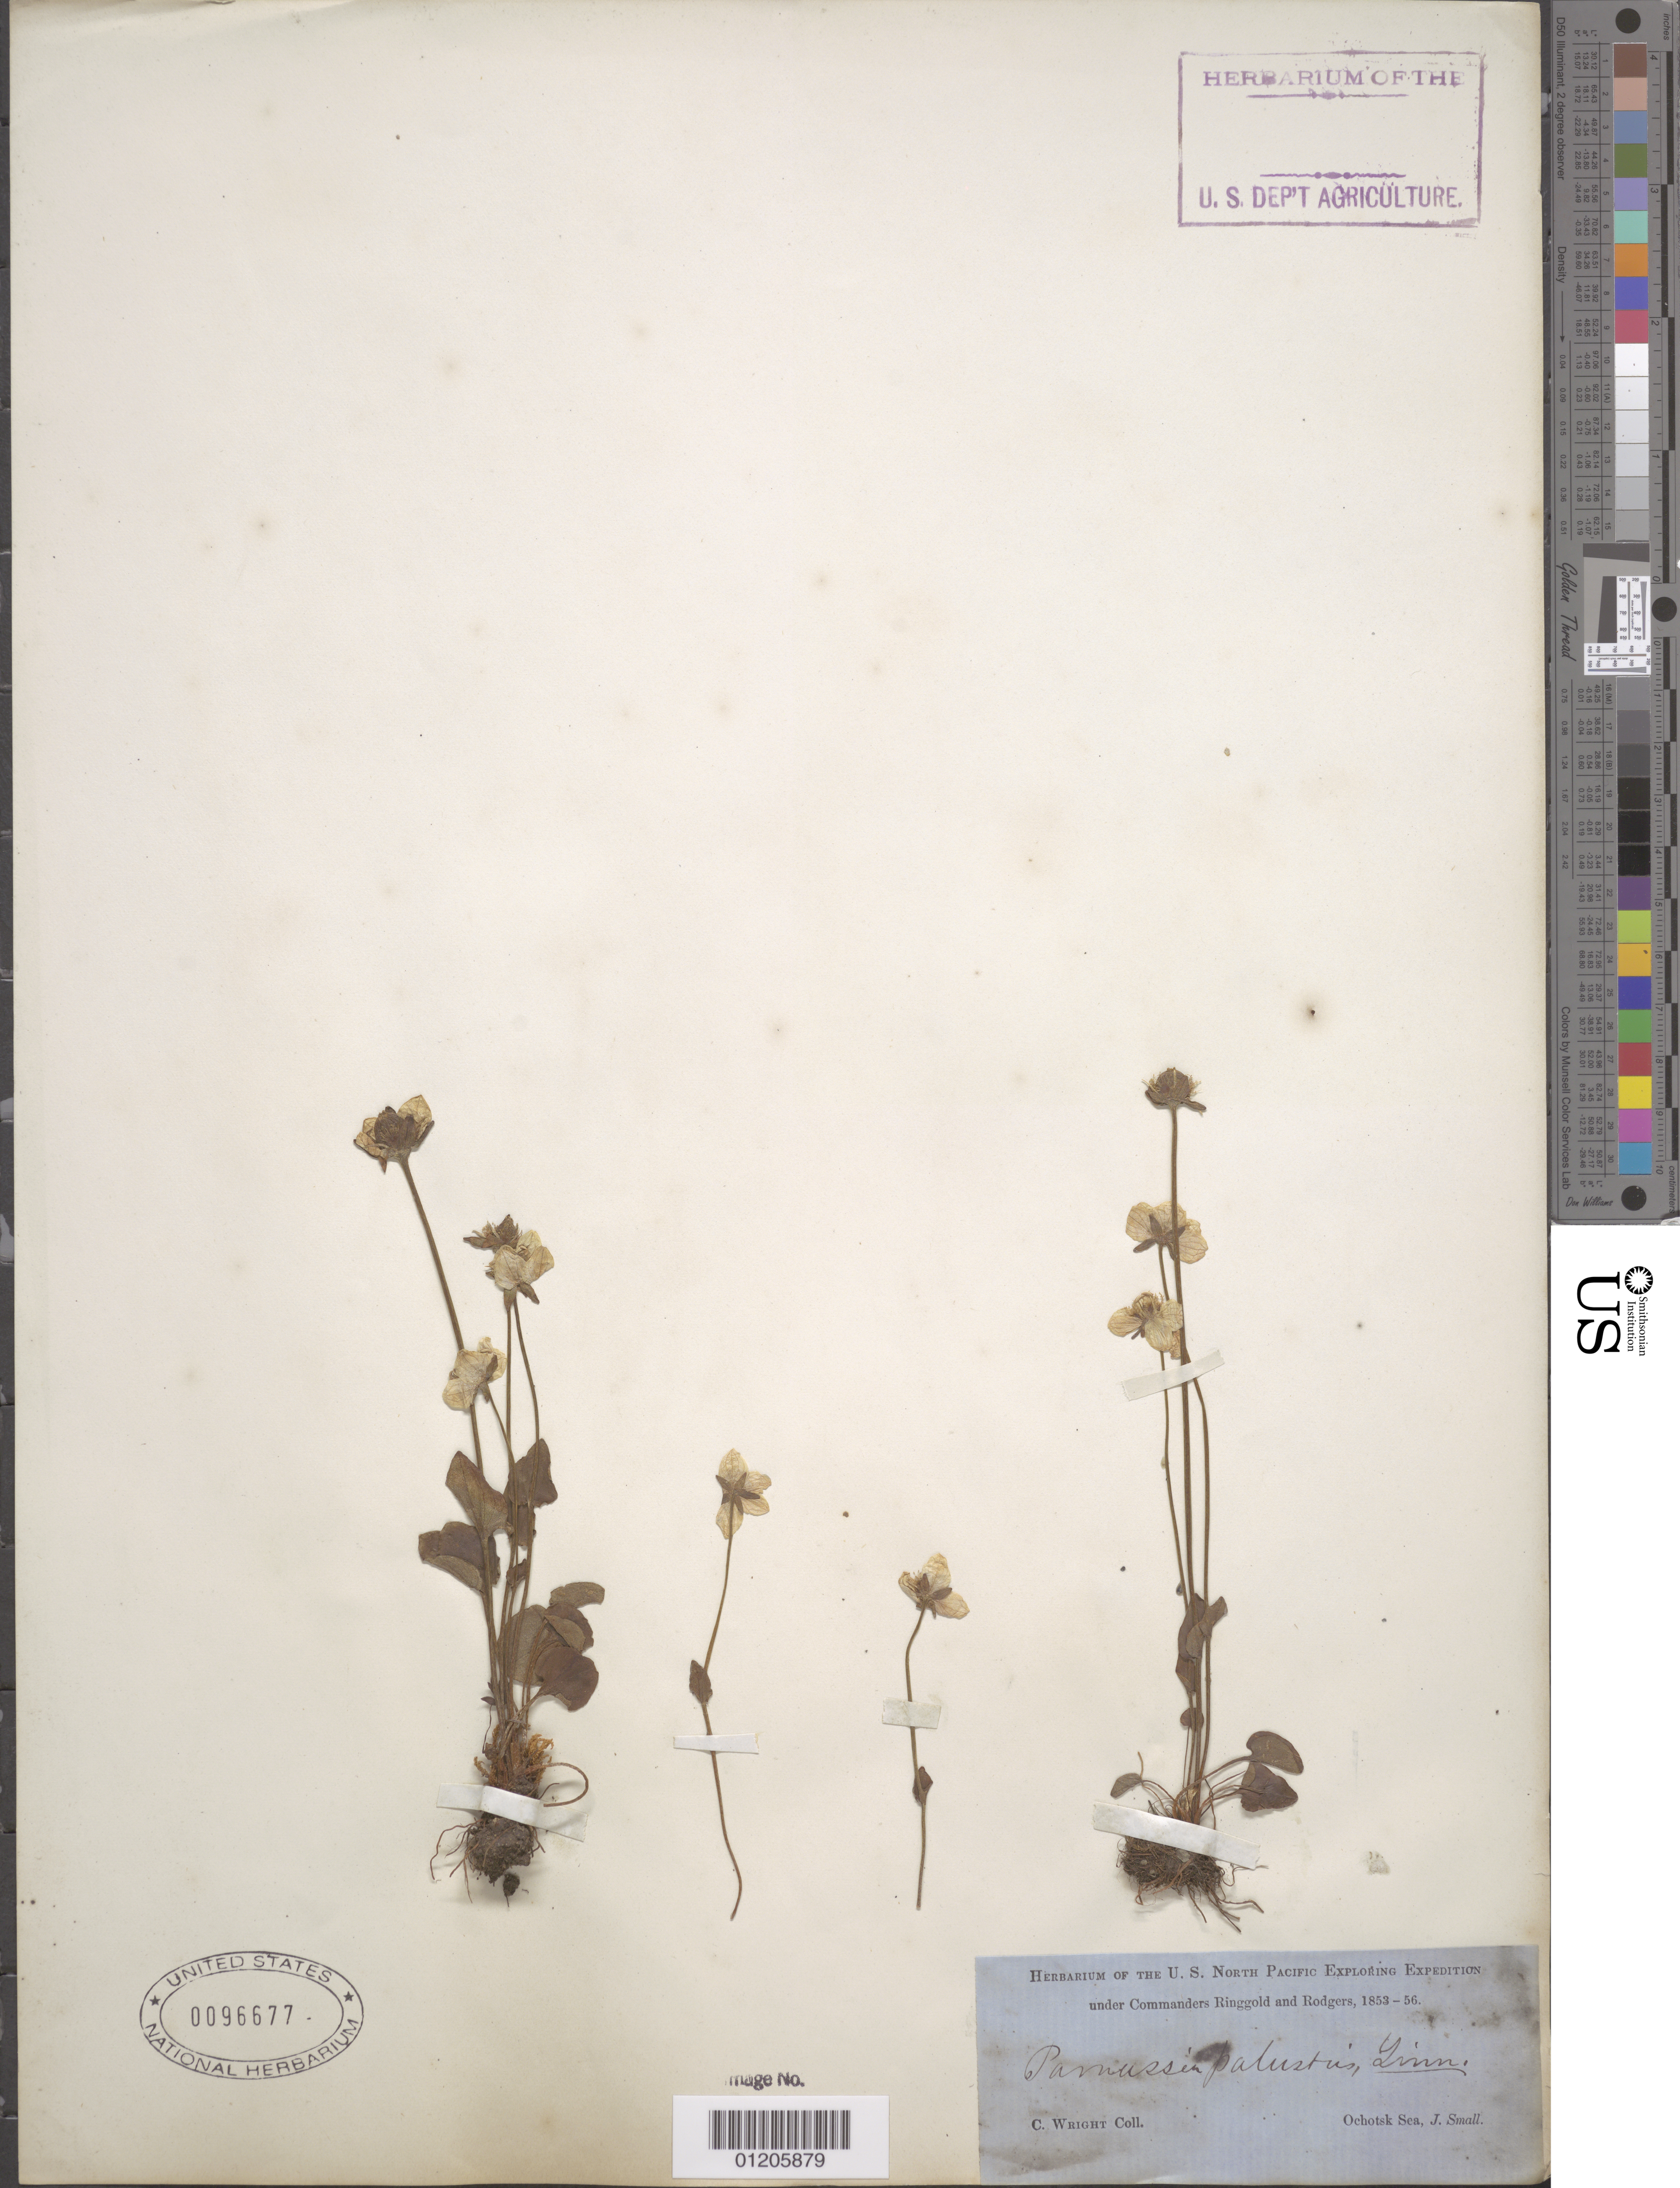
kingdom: Plantae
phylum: Tracheophyta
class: Magnoliopsida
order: Celastrales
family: Parnassiaceae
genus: Parnassia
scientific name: Parnassia palustris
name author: L.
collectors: C. Wright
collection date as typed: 1853 to -- --- 1856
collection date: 1853/1856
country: Russian Federation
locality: Ochotsk Sea.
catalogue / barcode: US 96677